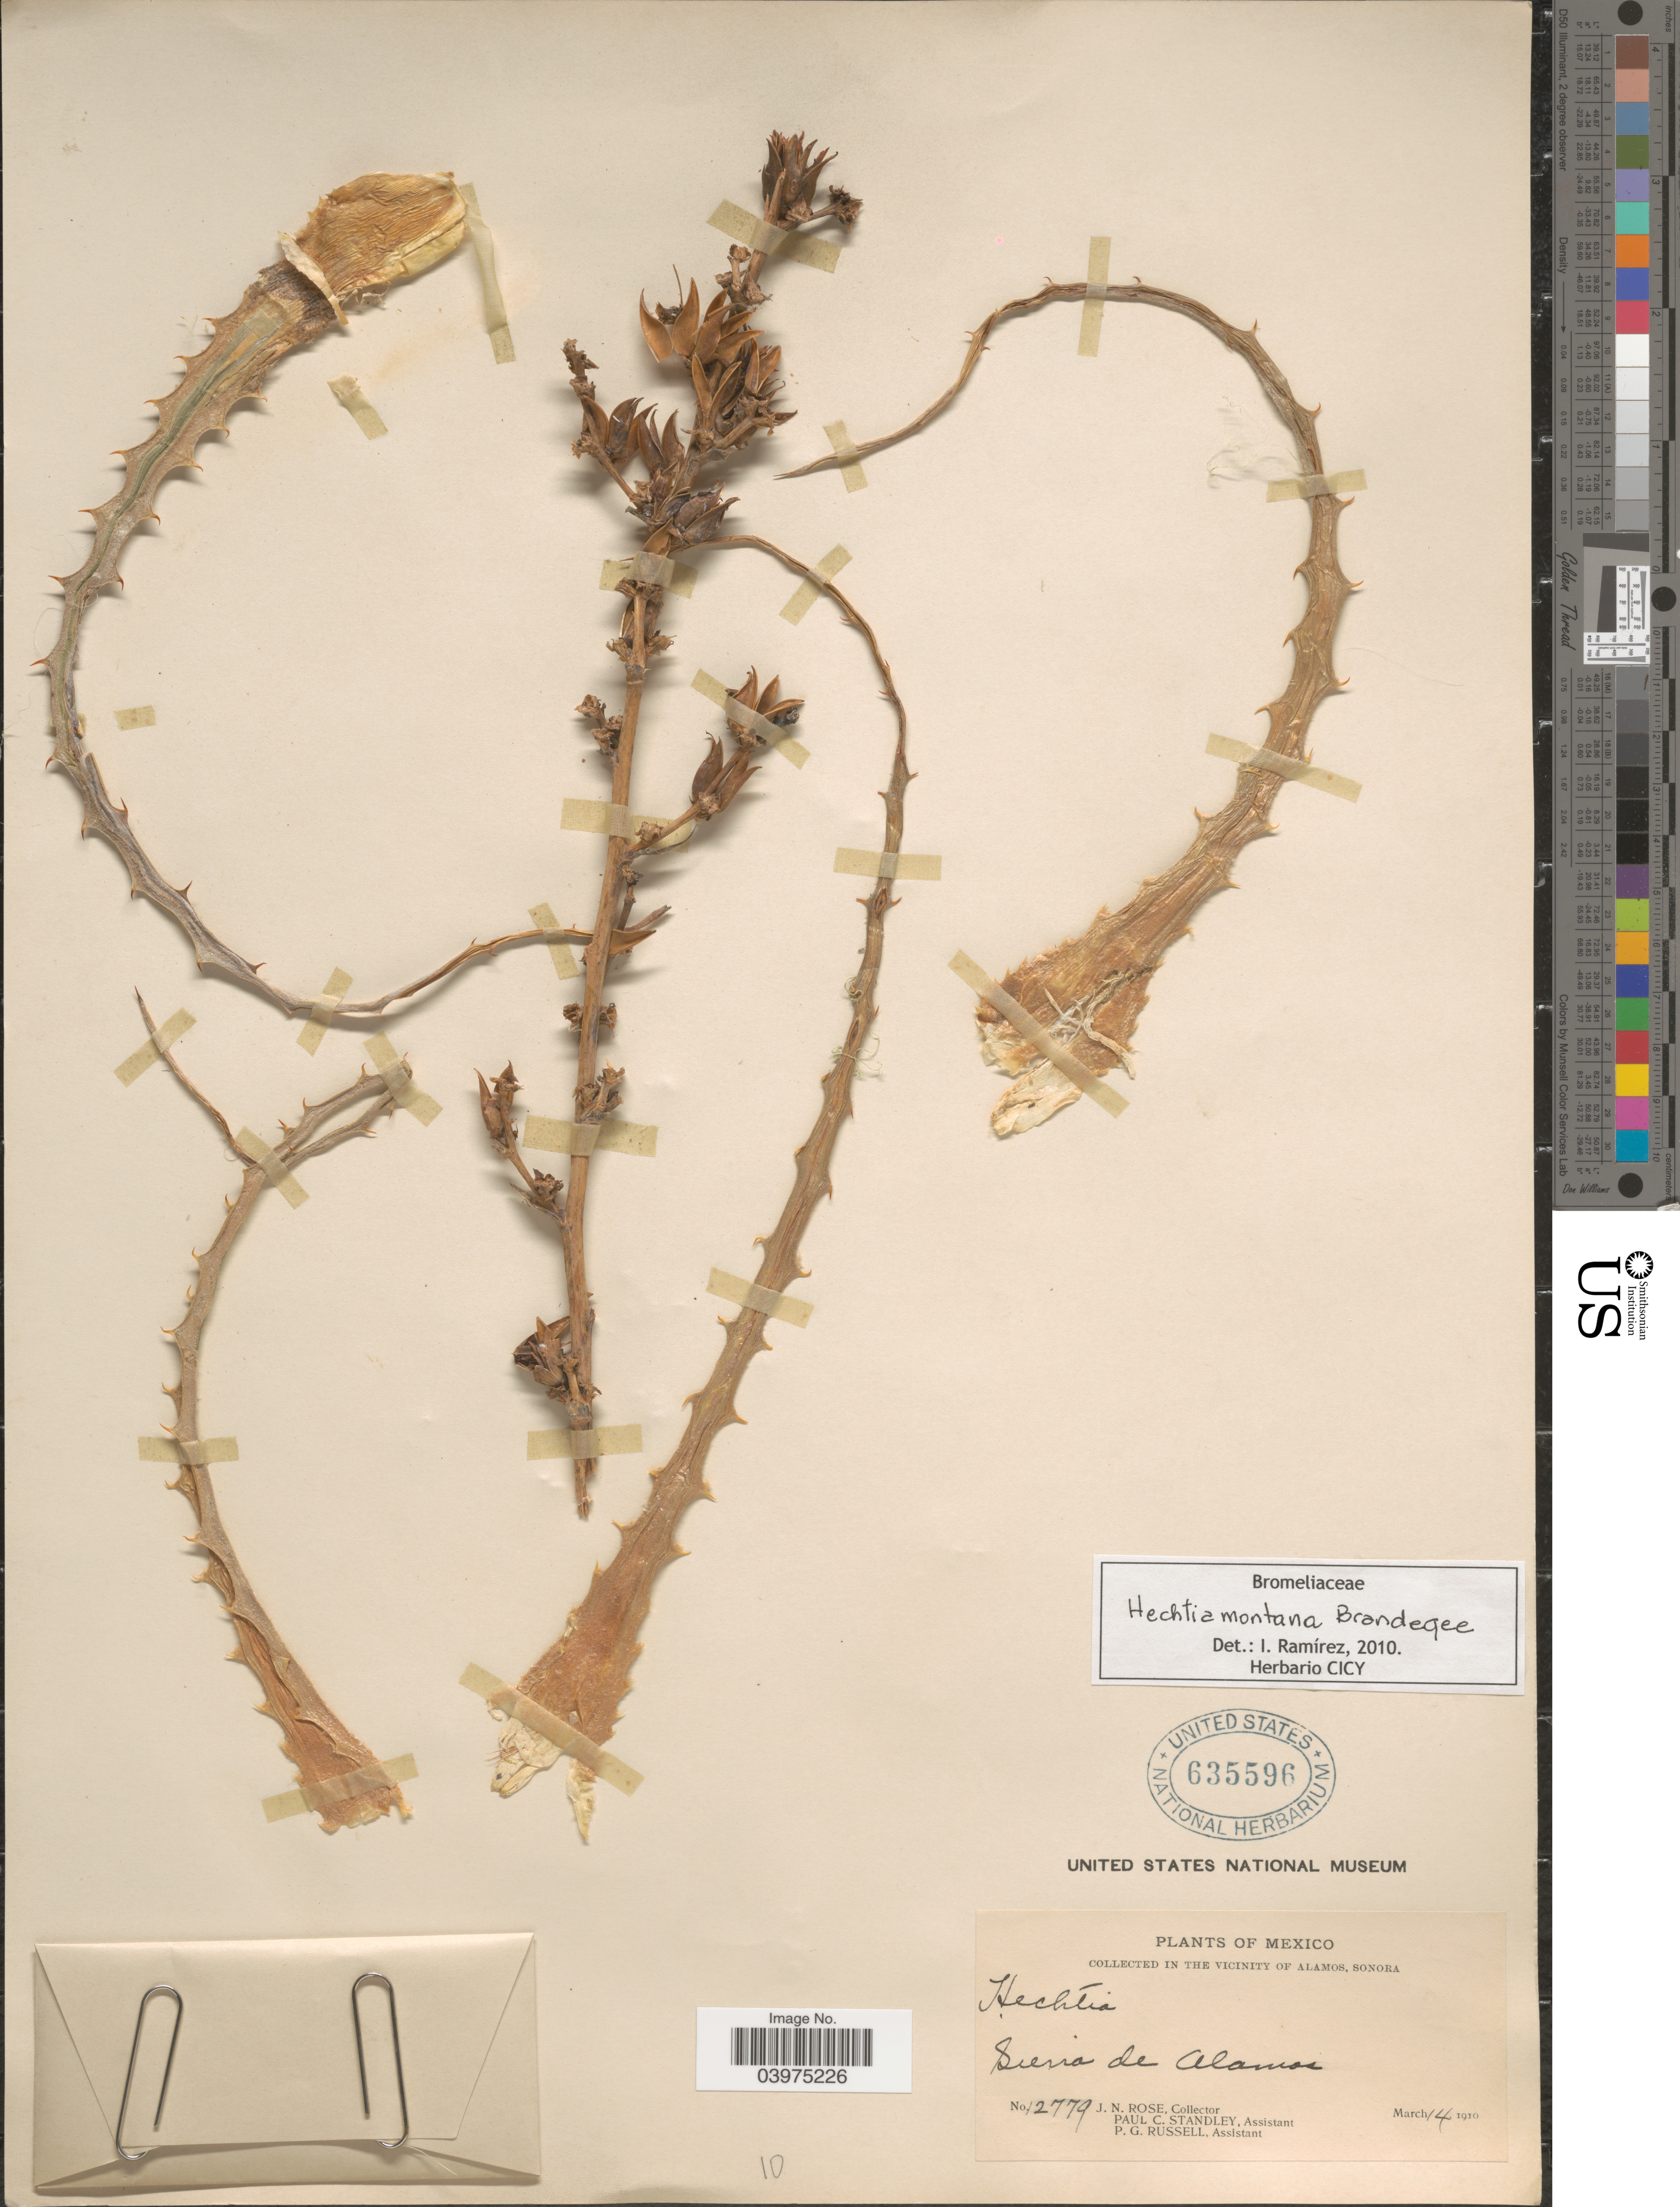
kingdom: Plantae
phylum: Tracheophyta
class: Liliopsida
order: Poales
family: Bromeliaceae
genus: Hechtia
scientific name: Hechtia montana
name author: Brandegee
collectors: J. N. Rose, P. C. Standley & P. G. Russell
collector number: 12779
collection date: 1910-03-14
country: Mexico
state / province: Sonora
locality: In the Vicinity of Alamos. Sierra de Alamos.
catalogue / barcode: US 635596